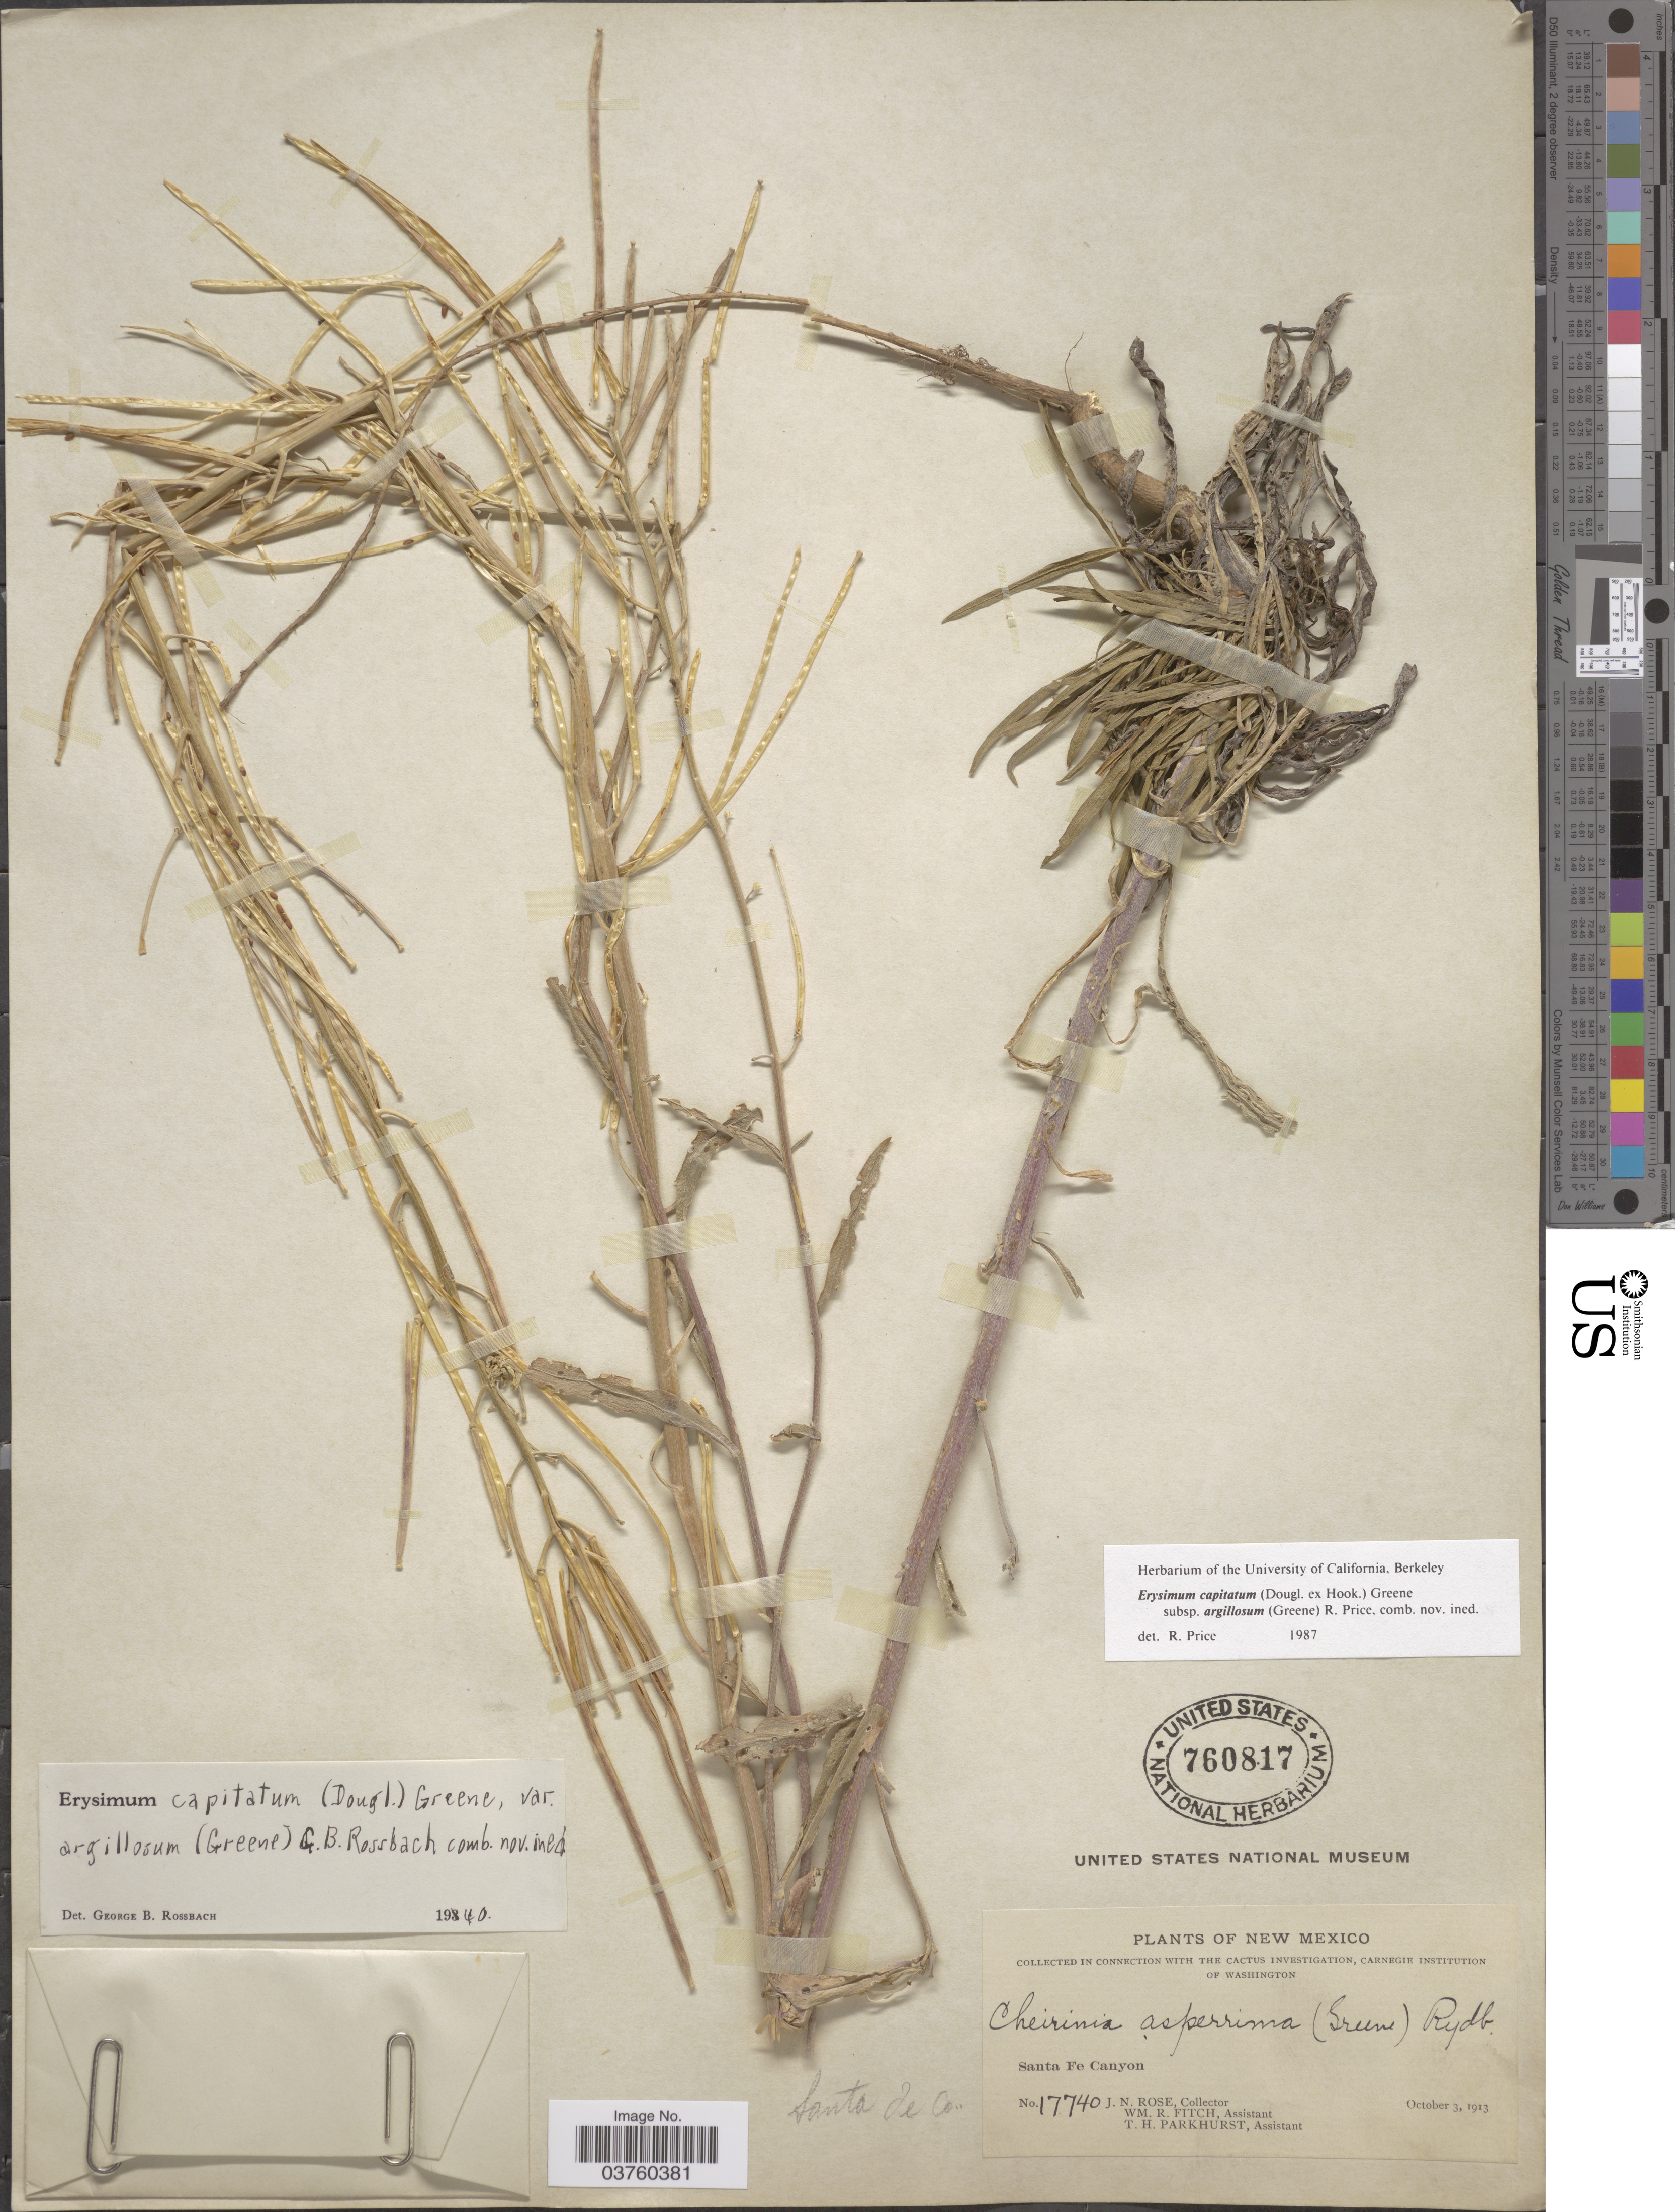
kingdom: Plantae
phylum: Tracheophyta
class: Magnoliopsida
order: Brassicales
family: Brassicaceae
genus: Erysimum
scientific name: Erysimum capitatum var. argillosum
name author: (Greene) R.J. Davis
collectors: J. N. Rose, W. R. Fitch & T. Parkhurst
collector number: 17740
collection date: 1913-10-03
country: United States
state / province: New Mexico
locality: Santa Fe Canyon. Santa Fe Co.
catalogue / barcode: US 760817